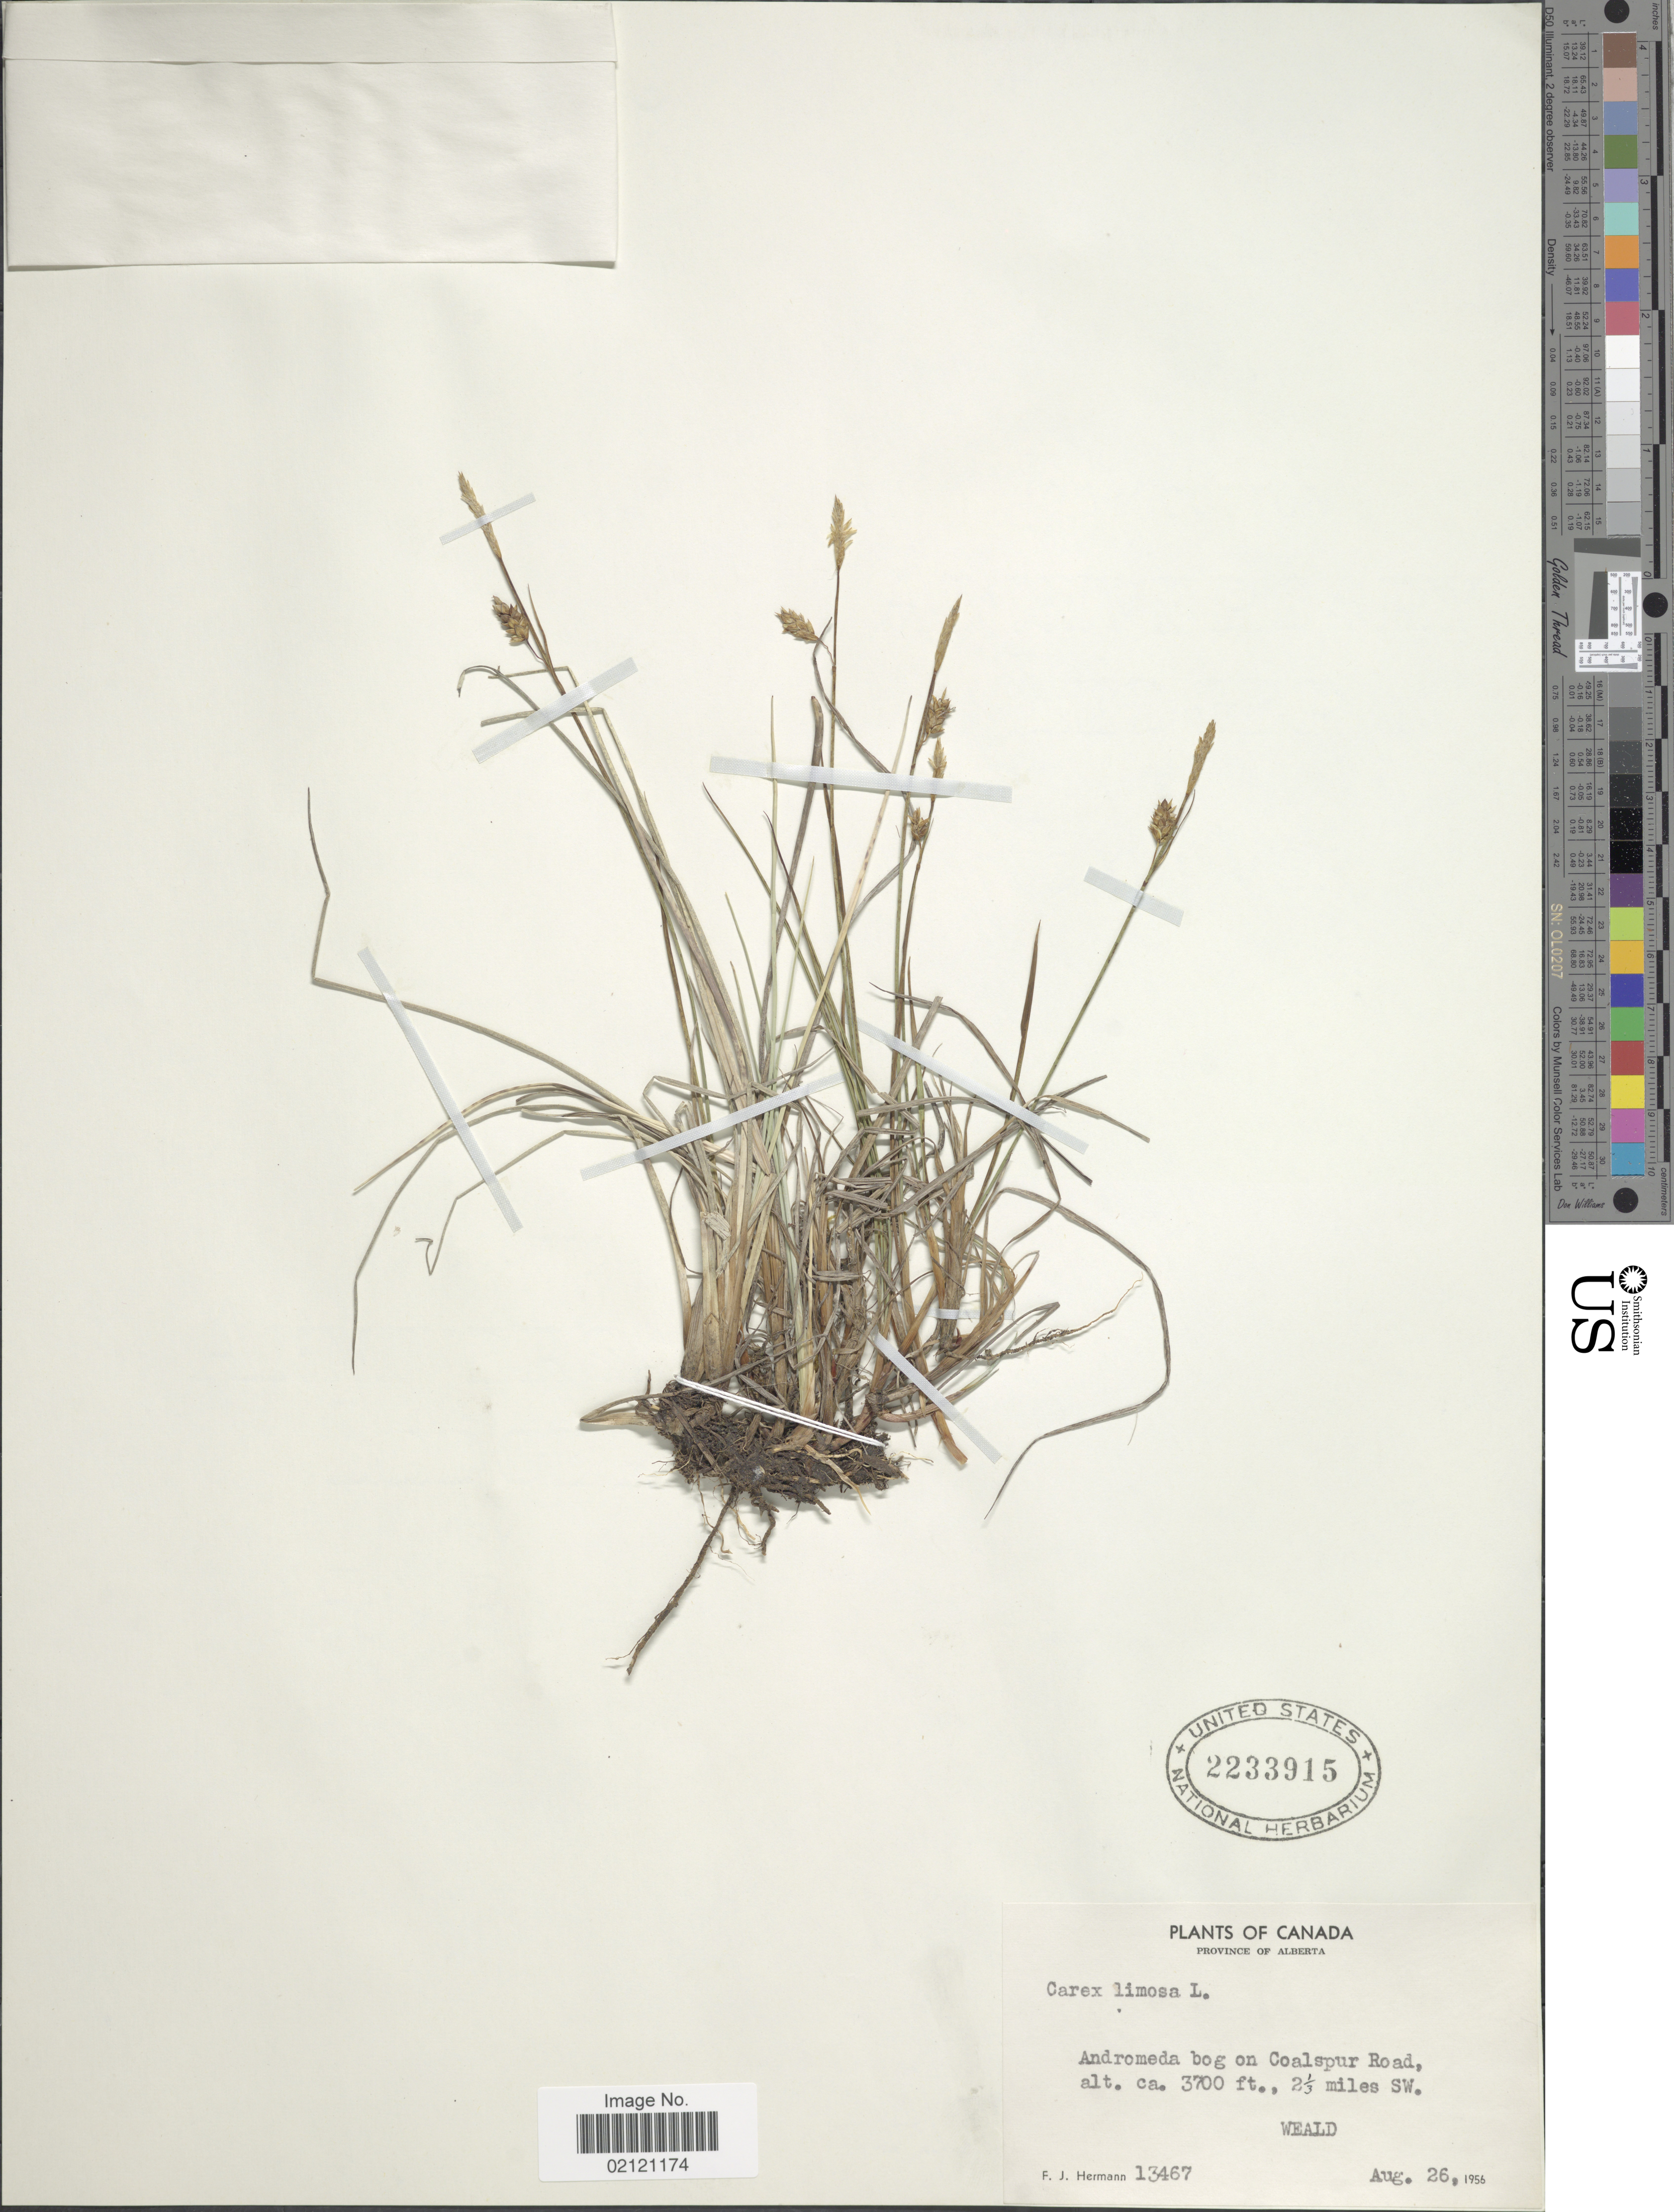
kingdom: Plantae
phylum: Tracheophyta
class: Liliopsida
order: Poales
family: Cyperaceae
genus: Carex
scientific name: Carex limosa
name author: L.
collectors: F. J. Hermann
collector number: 13467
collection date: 1956-08-26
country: Canada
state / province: Alberta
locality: Andromeda bog on Coalspur Road, 2 1/3 miles SW., Weald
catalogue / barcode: US 2233915